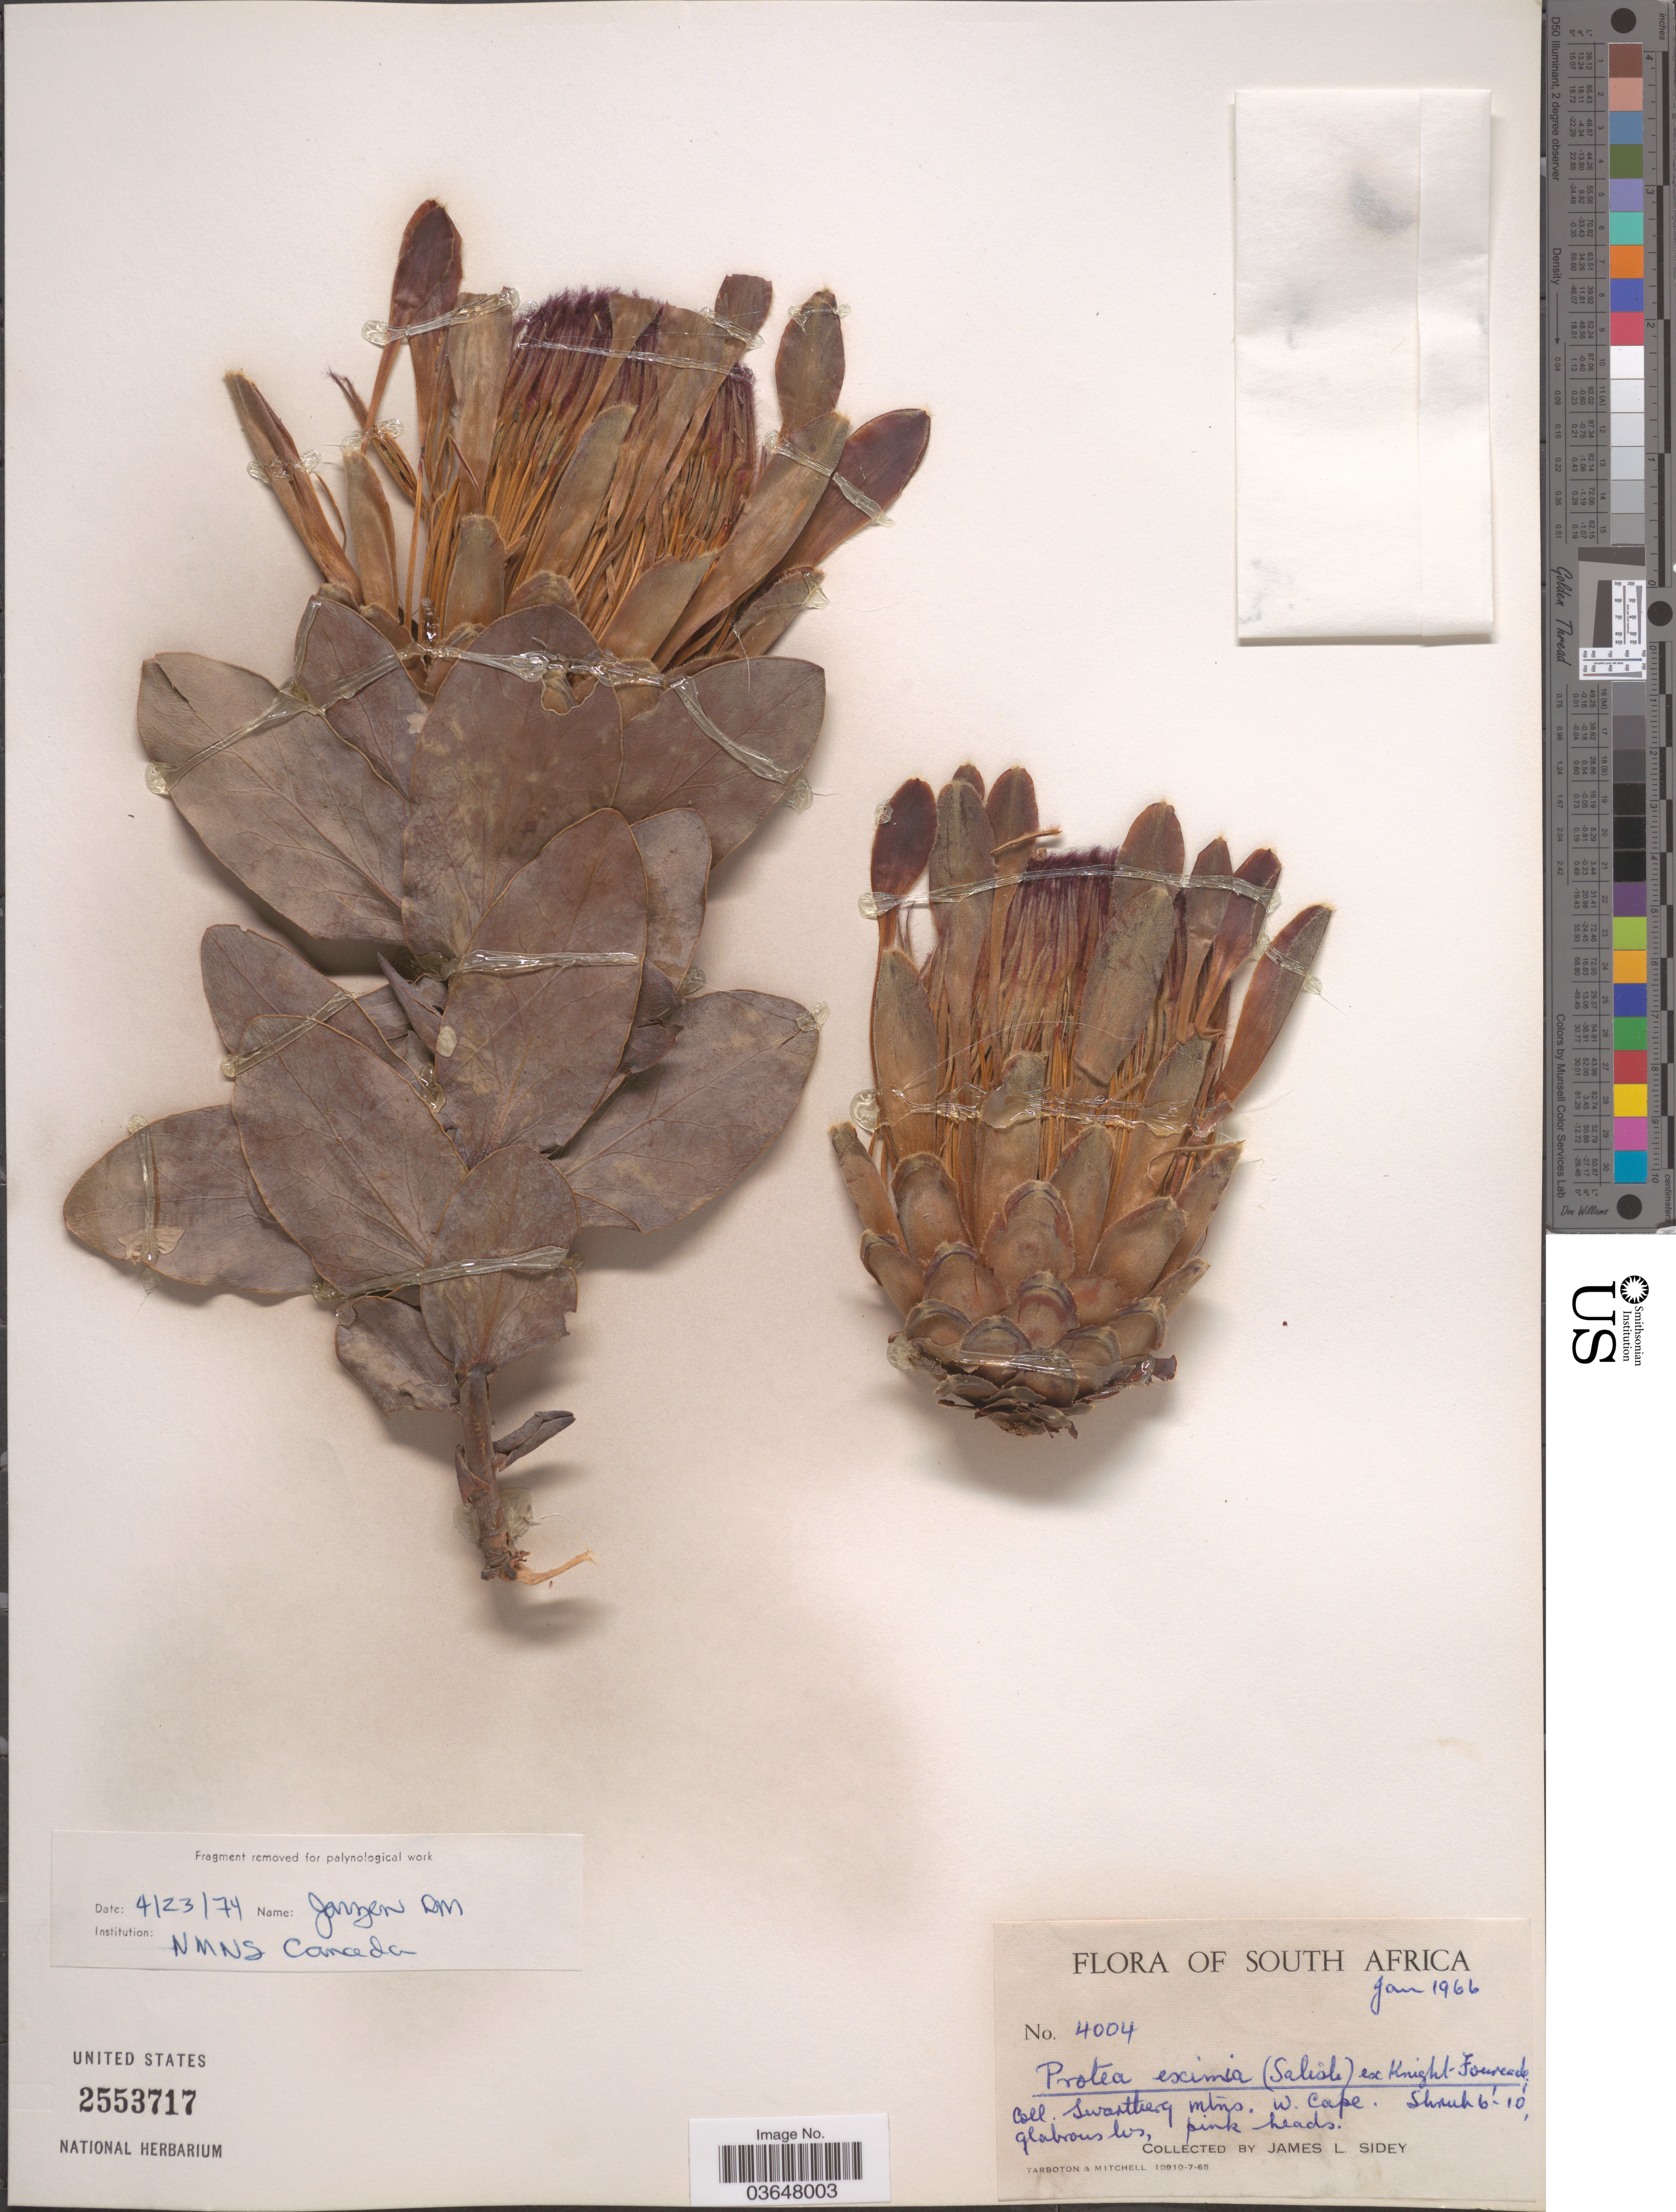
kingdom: Plantae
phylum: Tracheophyta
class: Magnoliopsida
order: Proteales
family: Proteaceae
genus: Protea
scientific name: Protea eximia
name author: (Knight) Fourc.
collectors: J. L. Sidey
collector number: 4004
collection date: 1966-01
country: South Africa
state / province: Western Cape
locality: Swartberg Mtns, W. Cape.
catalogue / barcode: US 2553717